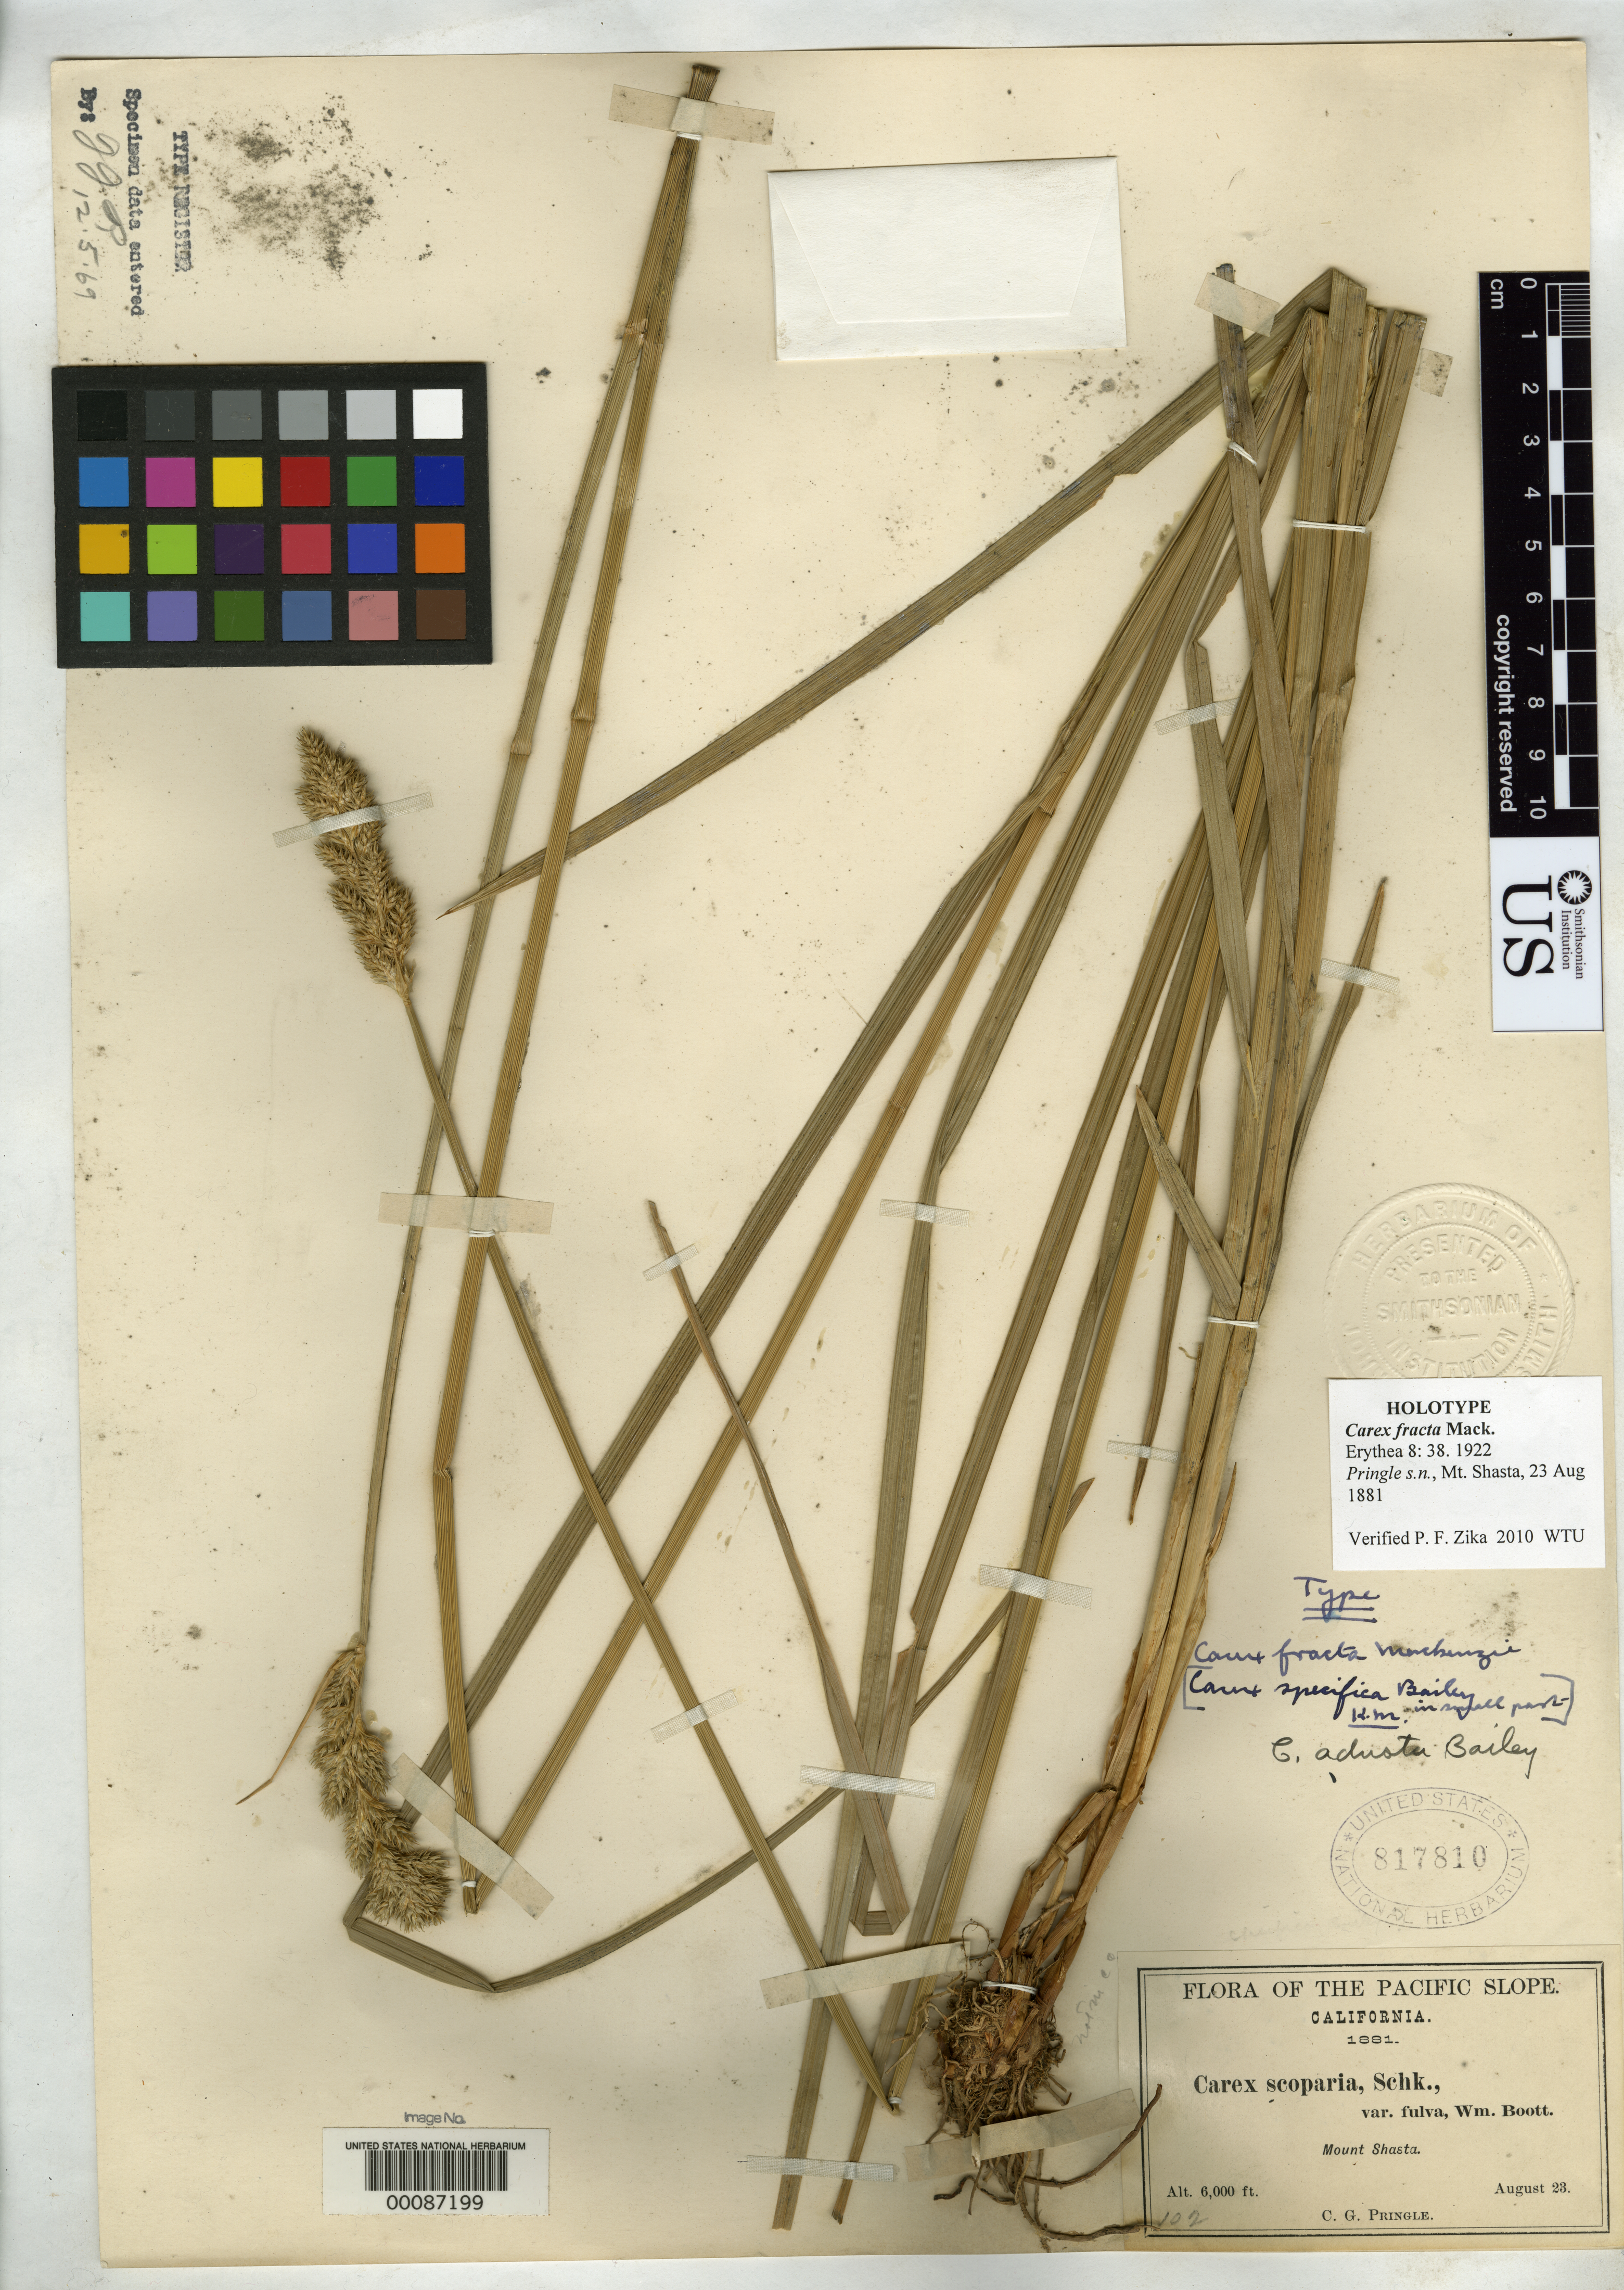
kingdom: Plantae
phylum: Tracheophyta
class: Liliopsida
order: Poales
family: Cyperaceae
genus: Carex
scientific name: Carex fracta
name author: Mack.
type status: Holotype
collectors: C. G. Pringle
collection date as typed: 23 Aug 1881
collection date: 1881-08-23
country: United States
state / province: California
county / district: Siskiyou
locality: Mount Shasta.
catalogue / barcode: US 817810